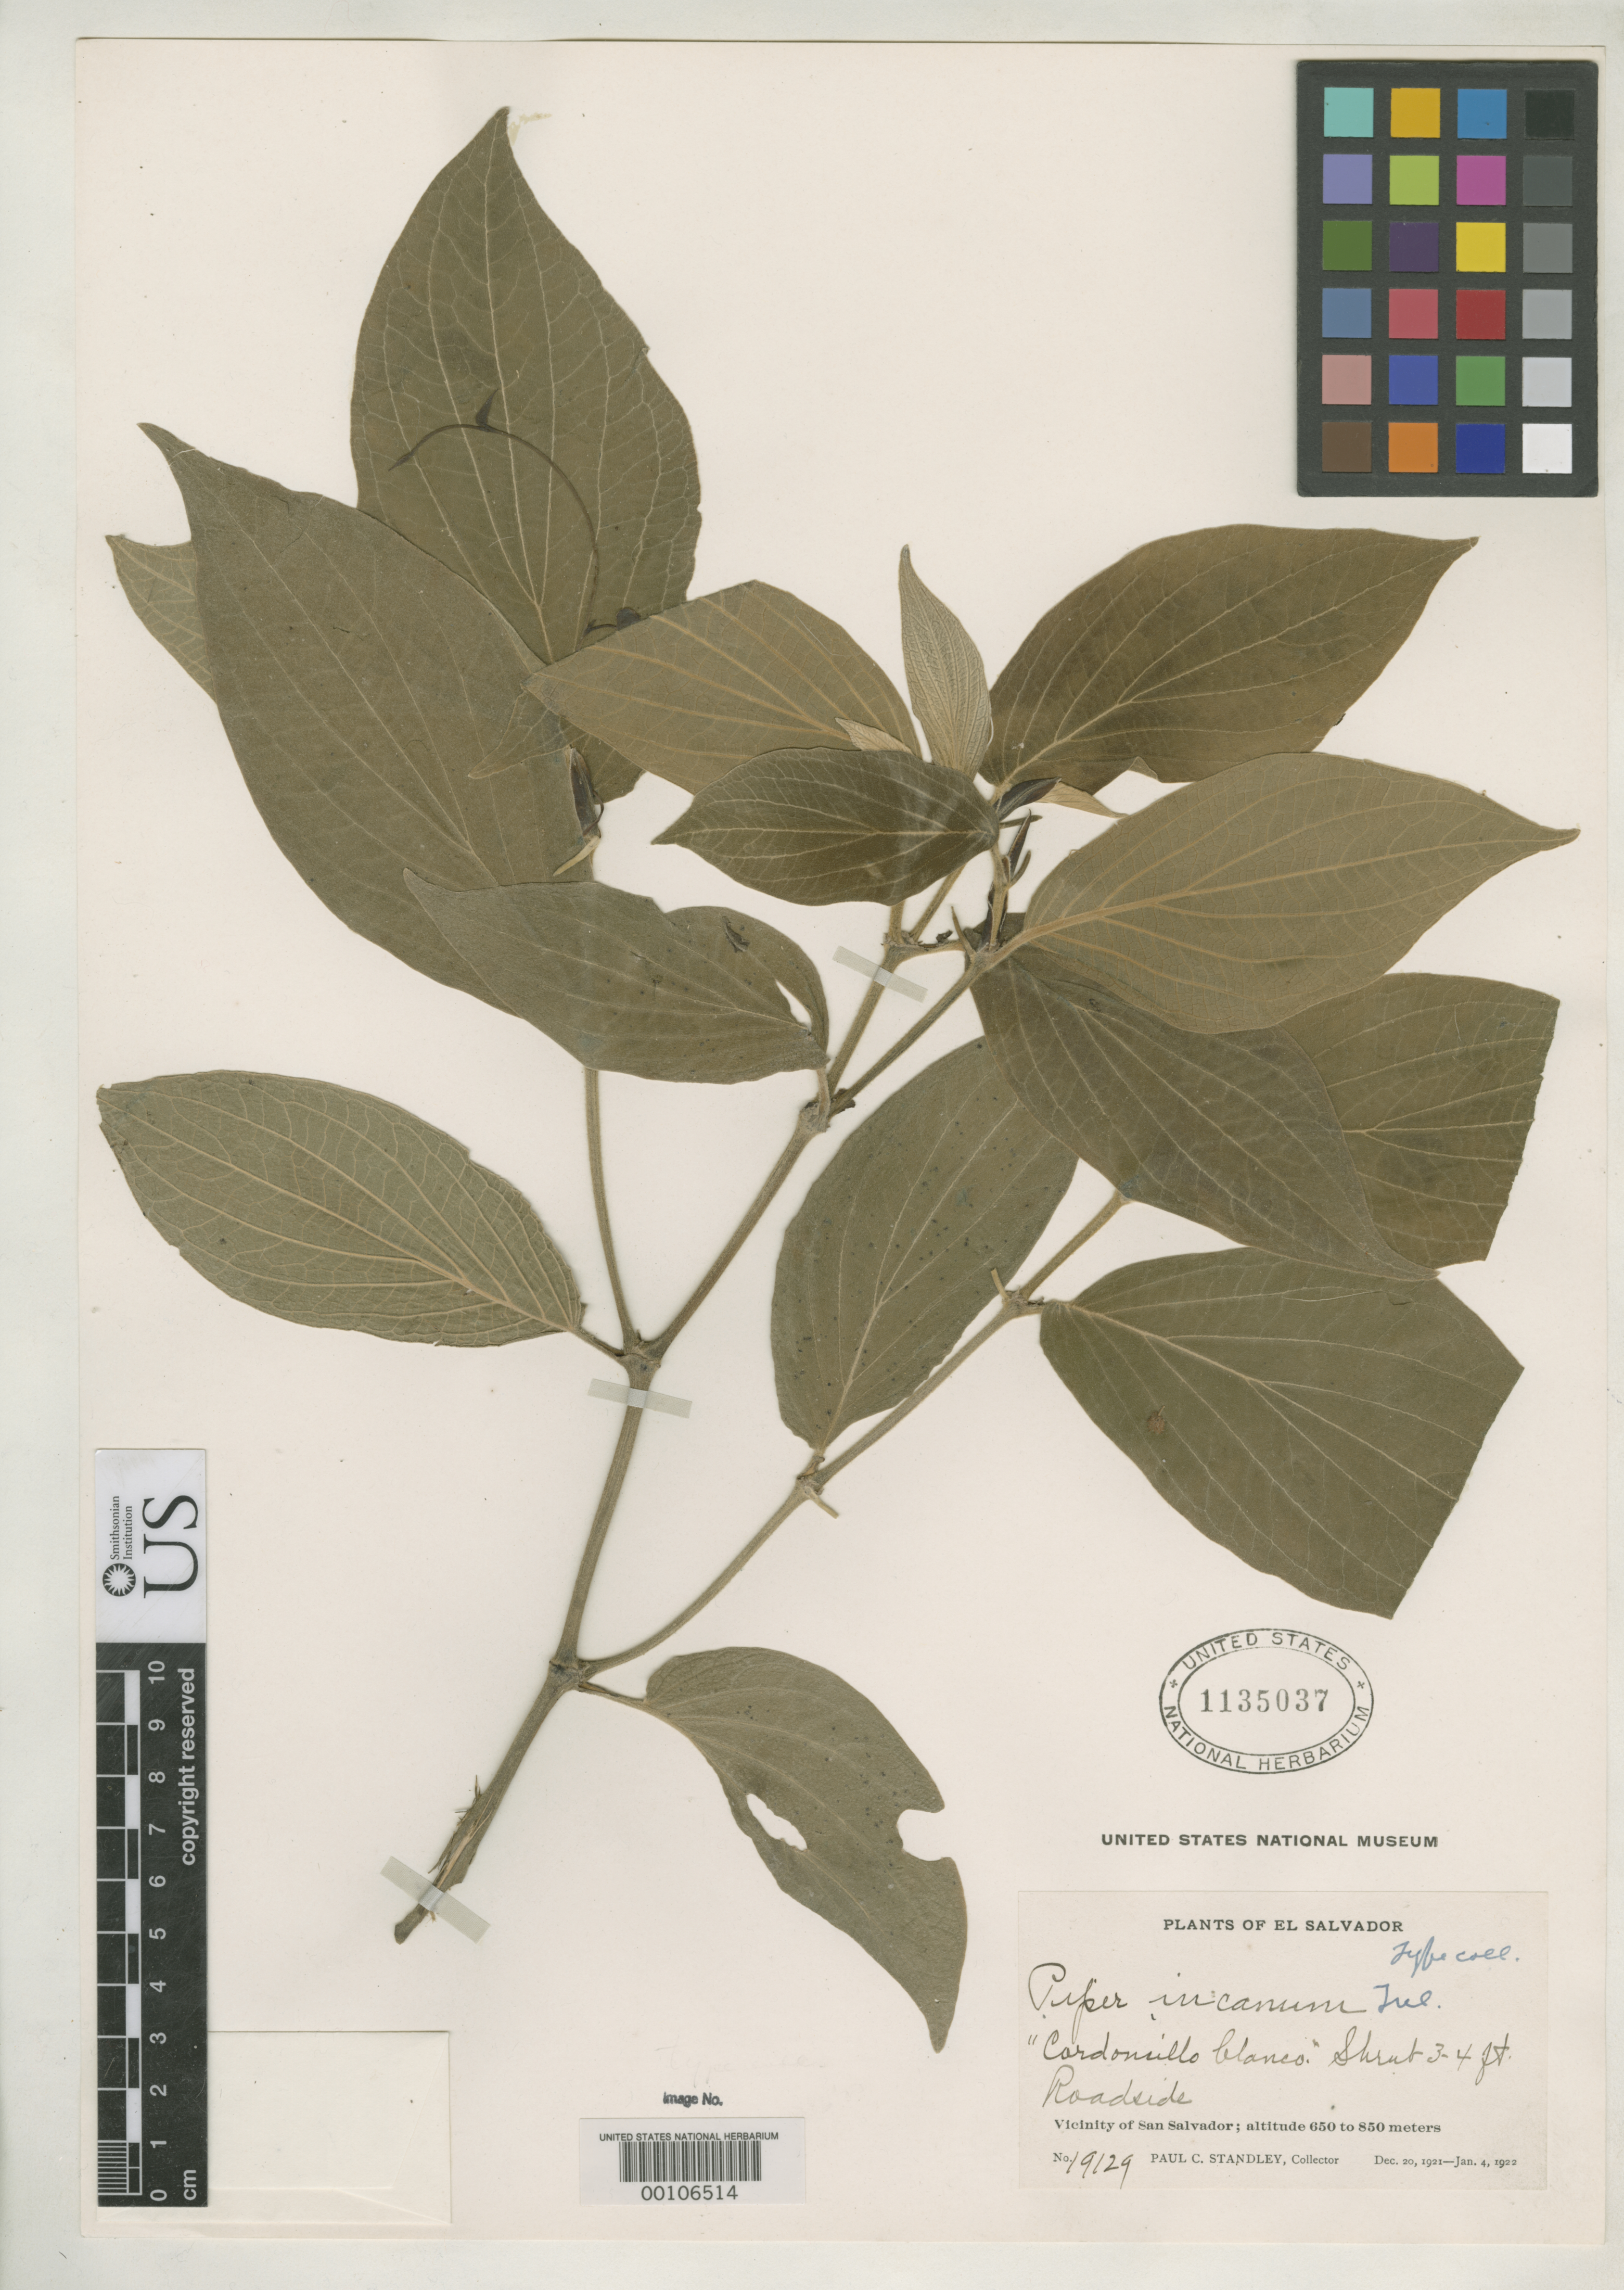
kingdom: Plantae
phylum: Tracheophyta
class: Magnoliopsida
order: Piperales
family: Piperaceae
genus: Piper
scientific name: Piper incanum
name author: Trel.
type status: Isotype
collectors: P. C. Standley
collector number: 19129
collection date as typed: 20 Dec 1921 to 04 Jan 1922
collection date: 1921-12-20/1922-01-04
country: El Salvador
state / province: San Salvador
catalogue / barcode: US 1135037